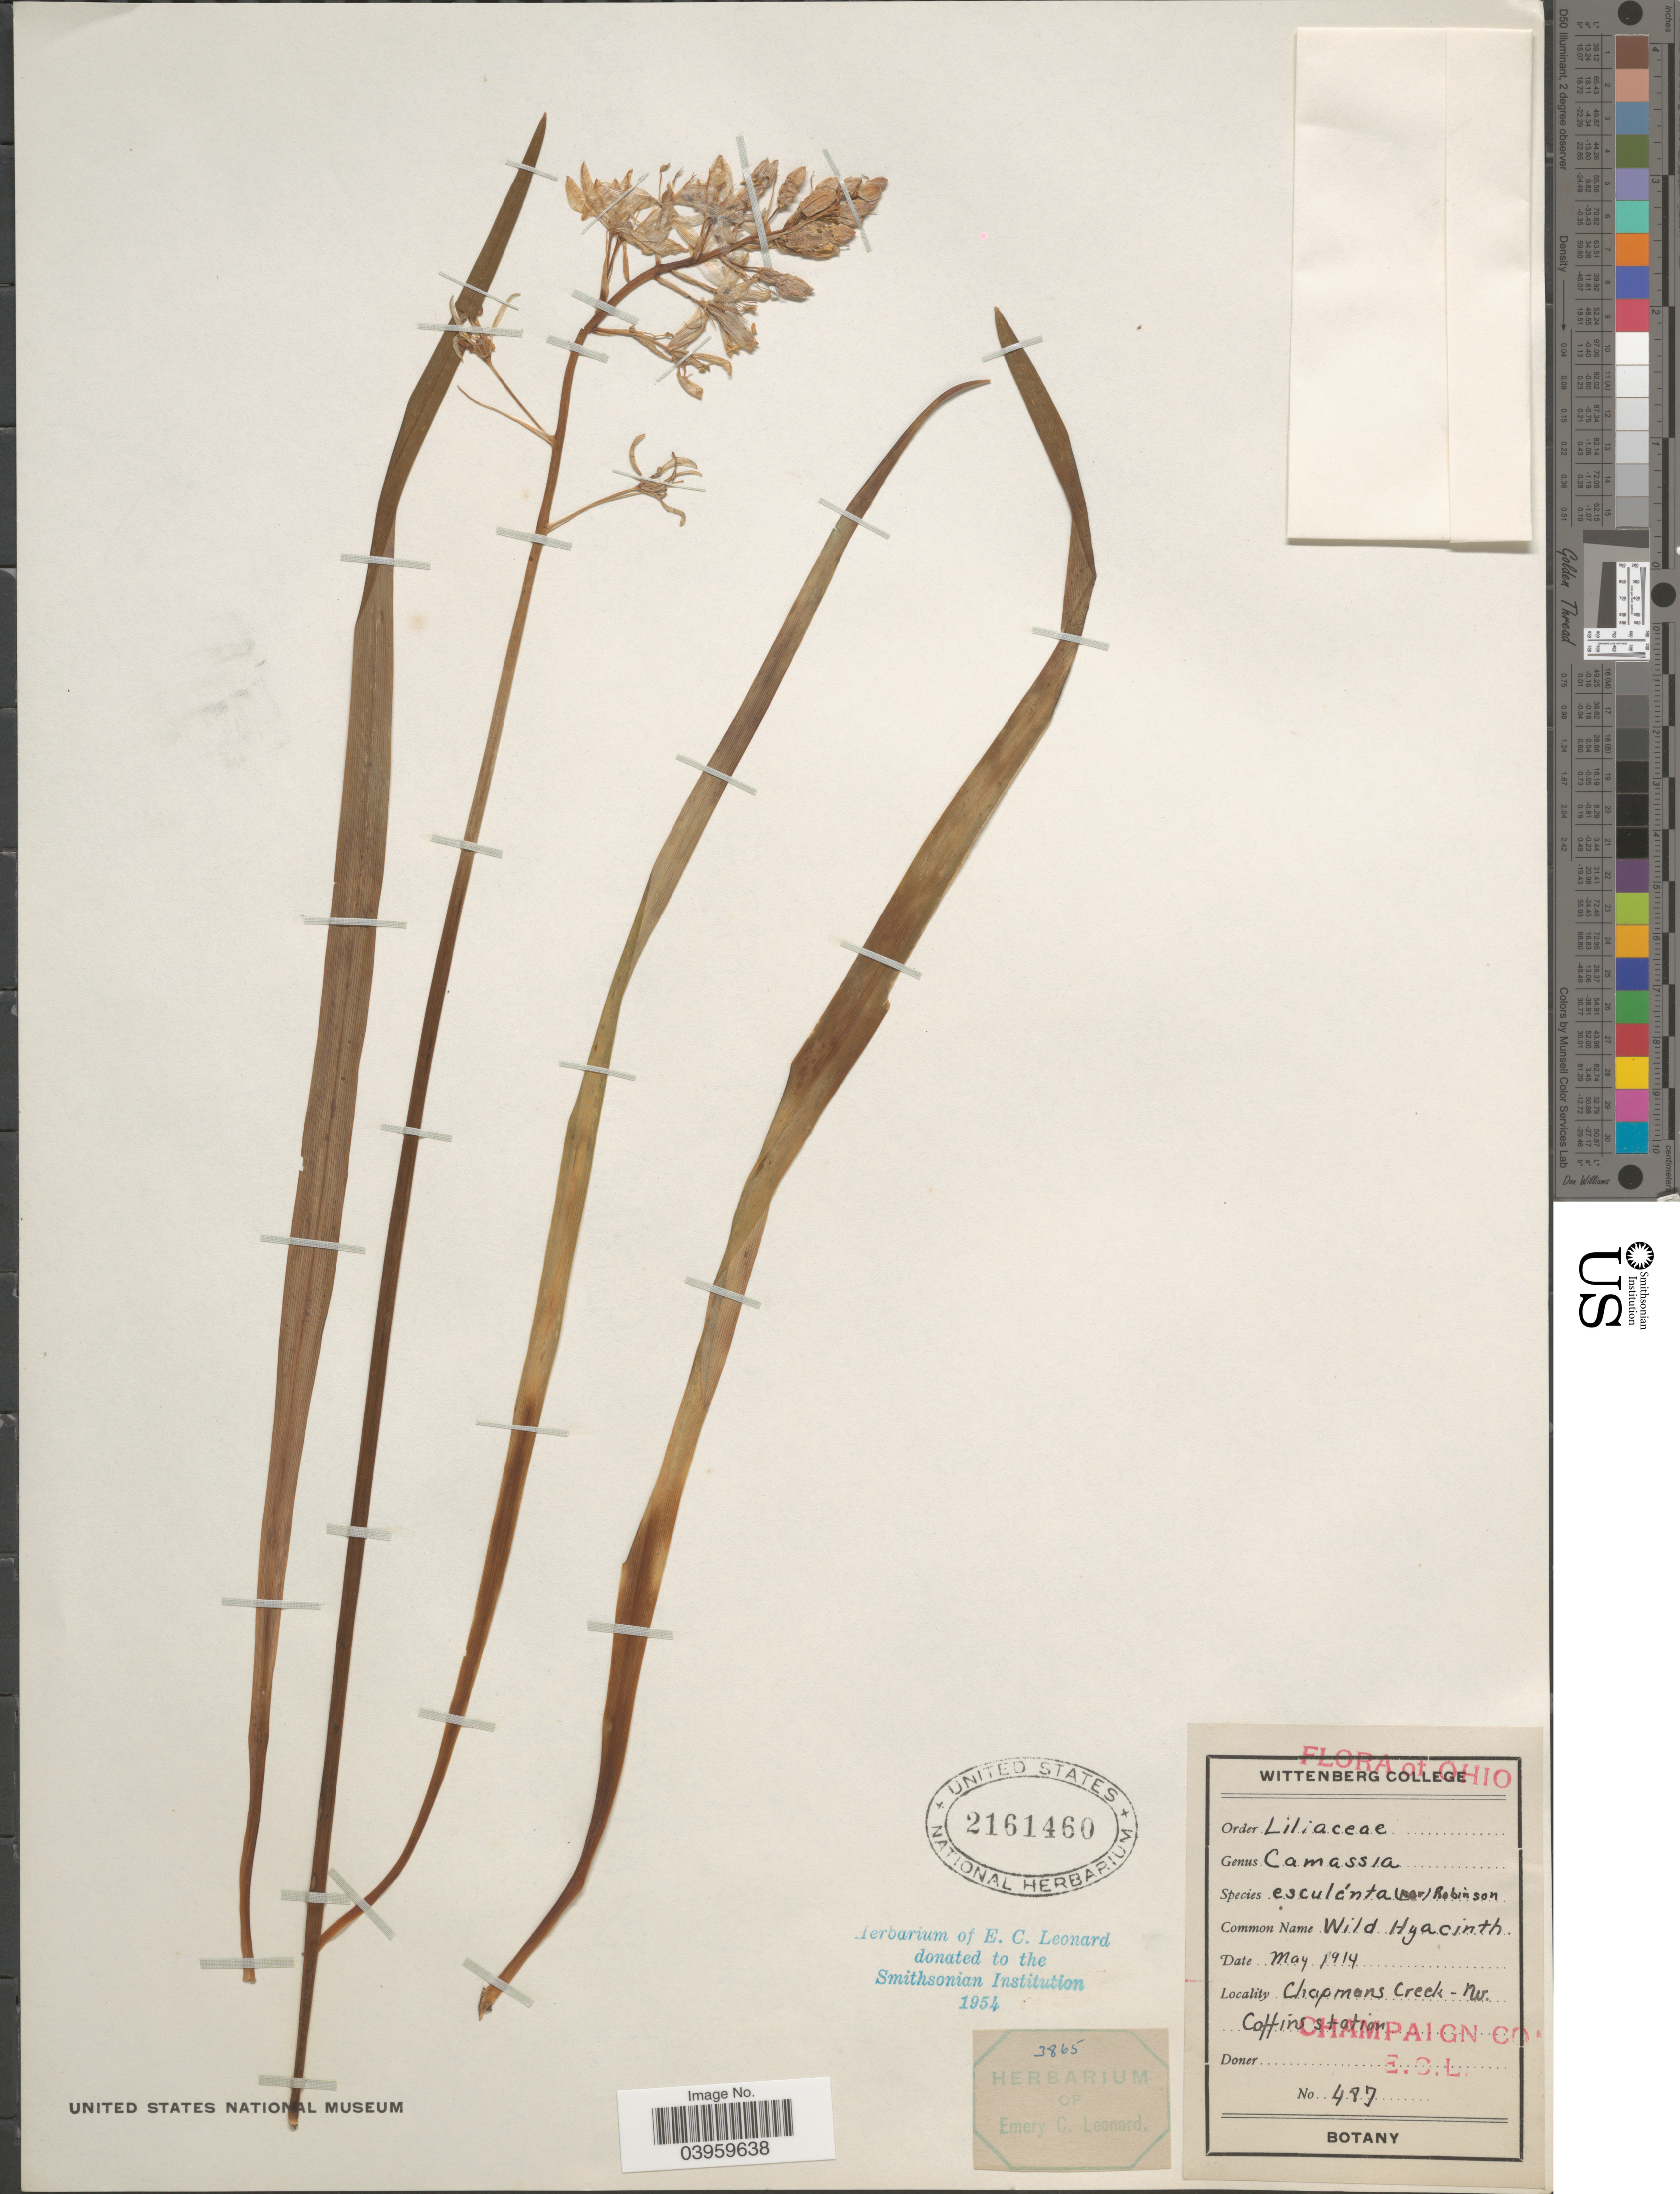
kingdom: Plantae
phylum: Tracheophyta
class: Liliopsida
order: Asparagales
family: Asparagaceae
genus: Camassia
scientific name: Camassia scilloides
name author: (Raf.) Cory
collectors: E. C. Leonard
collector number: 487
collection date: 1914-05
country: United States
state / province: Ohio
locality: Chapmans Creek - nw. Coffins Station. Champaign Co.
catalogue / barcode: US 2161460